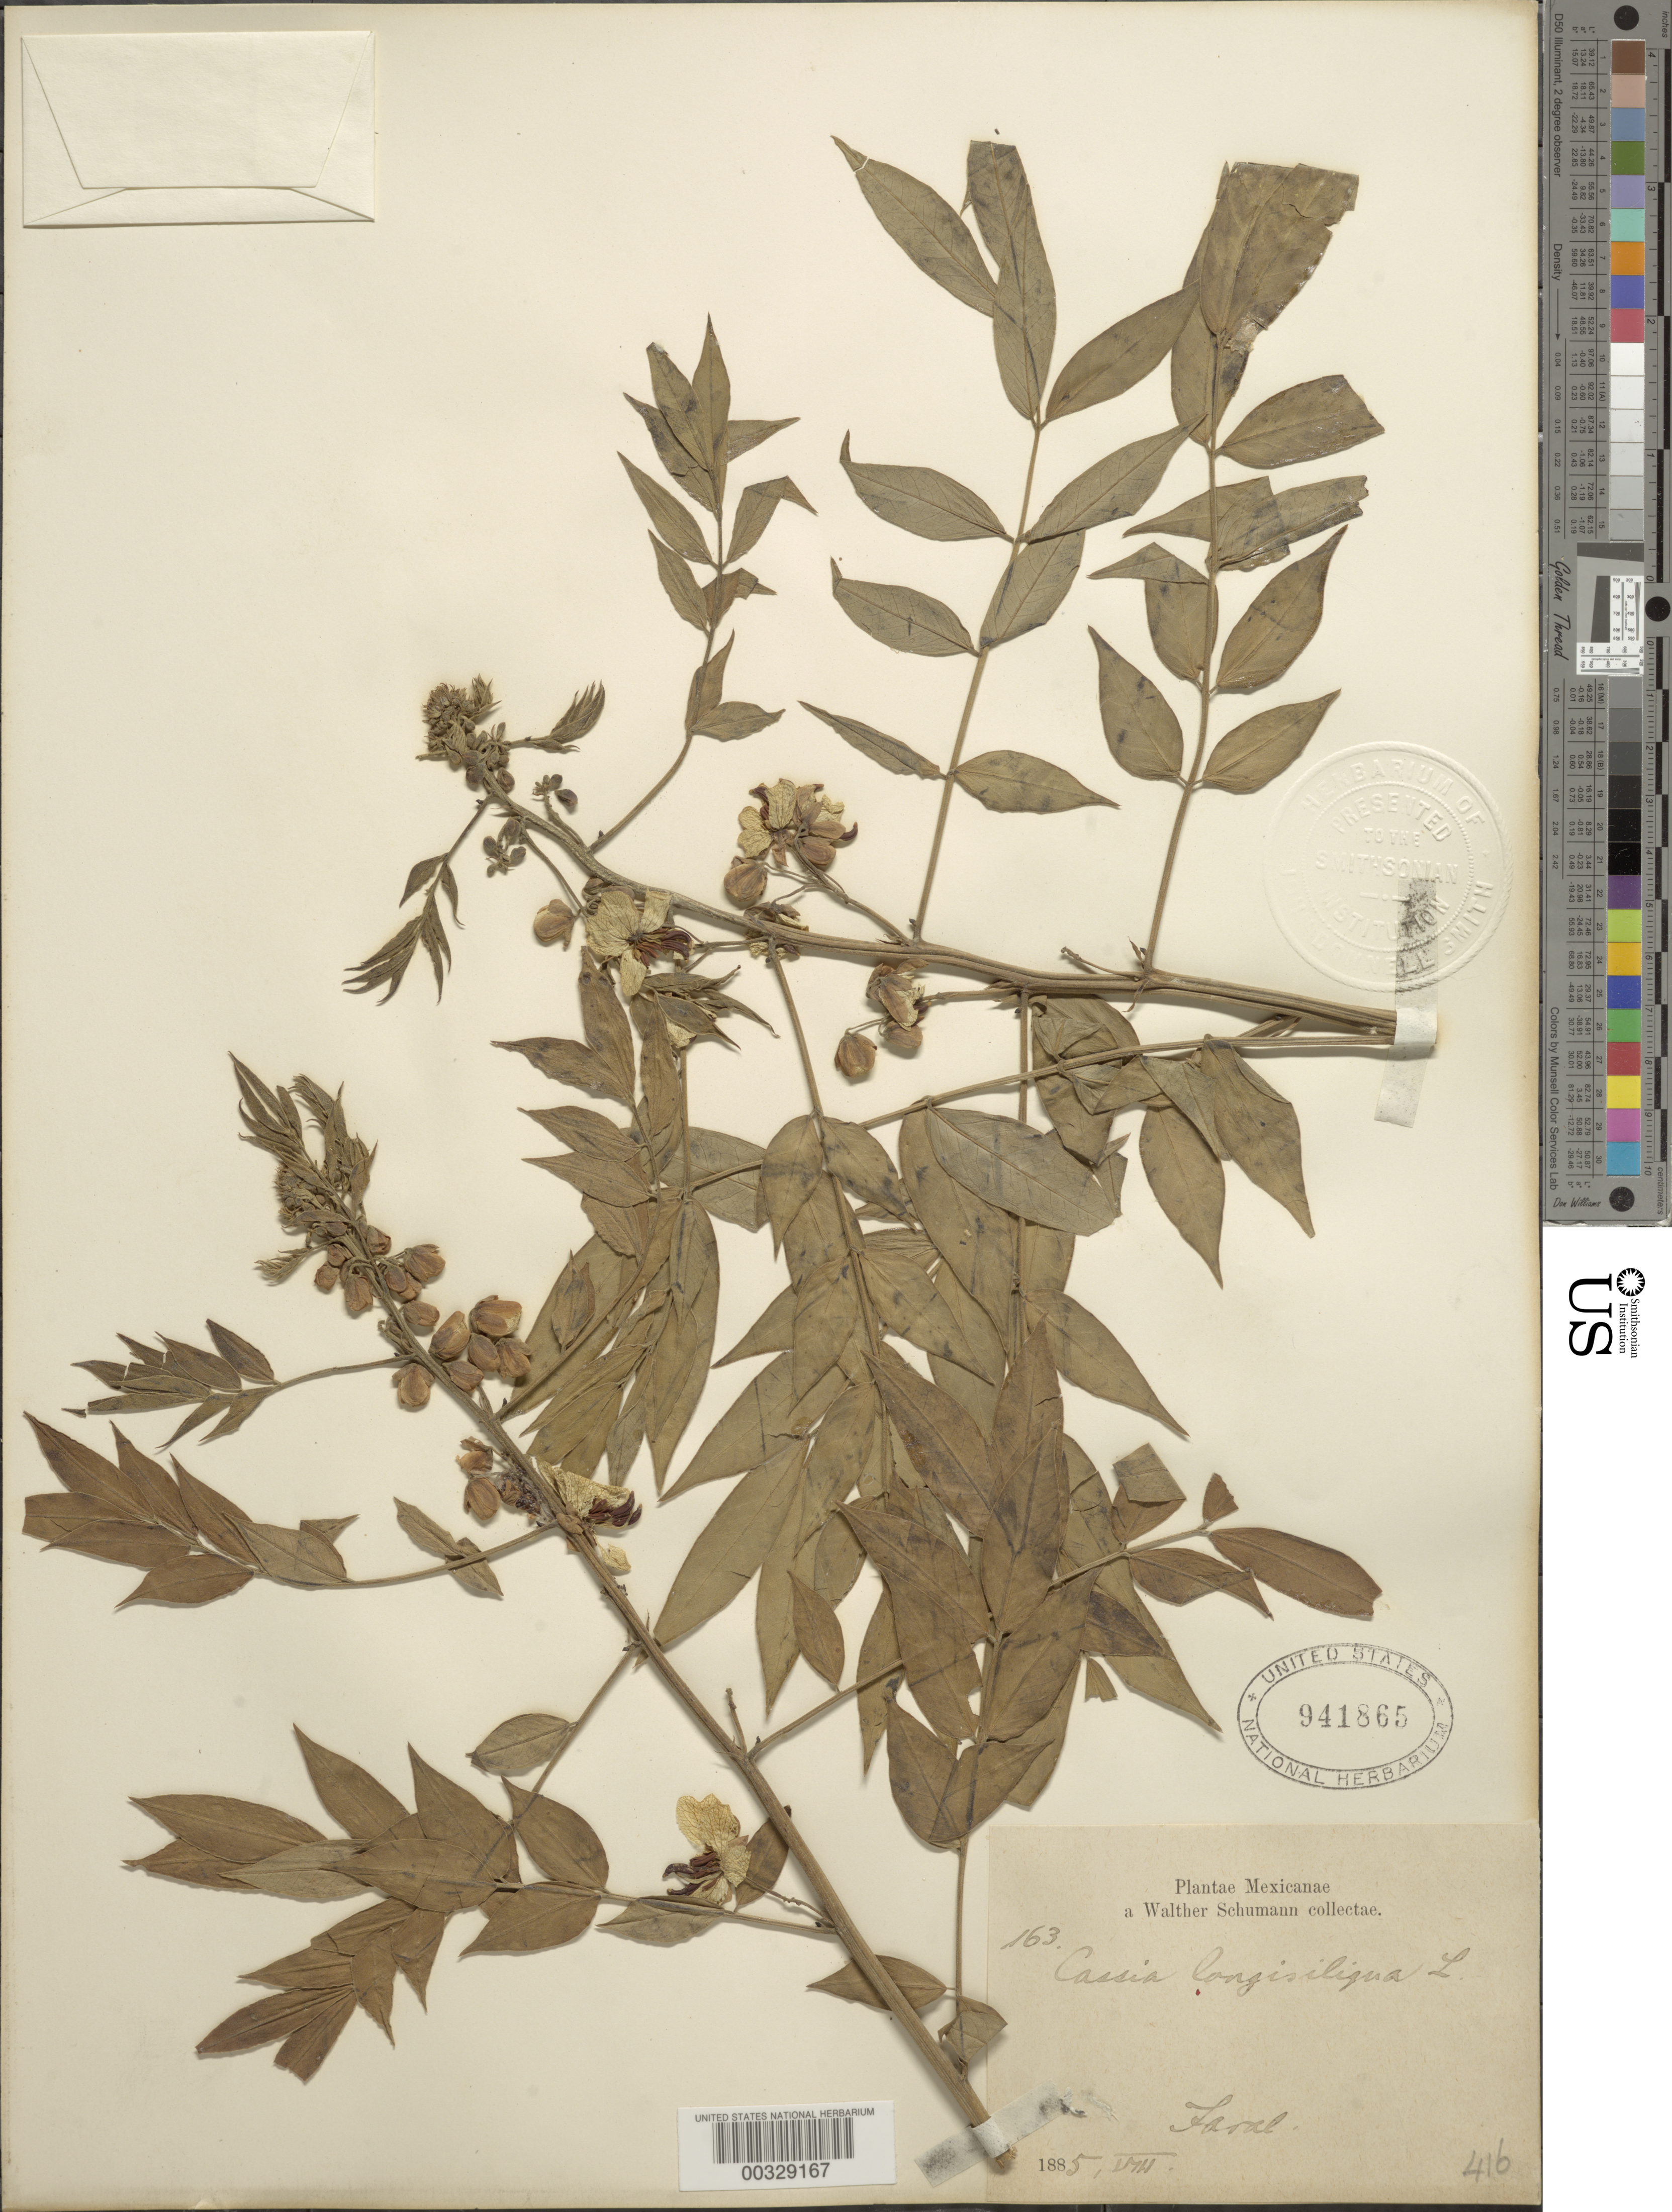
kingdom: Plantae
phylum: Tracheophyta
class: Magnoliopsida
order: Fabales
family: Fabaceae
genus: Senna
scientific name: Senna occidentalis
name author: (L.) Link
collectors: W. Schumann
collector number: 163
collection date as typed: Aug 1885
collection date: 1885-08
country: Mexico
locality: Faral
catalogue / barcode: US 941865